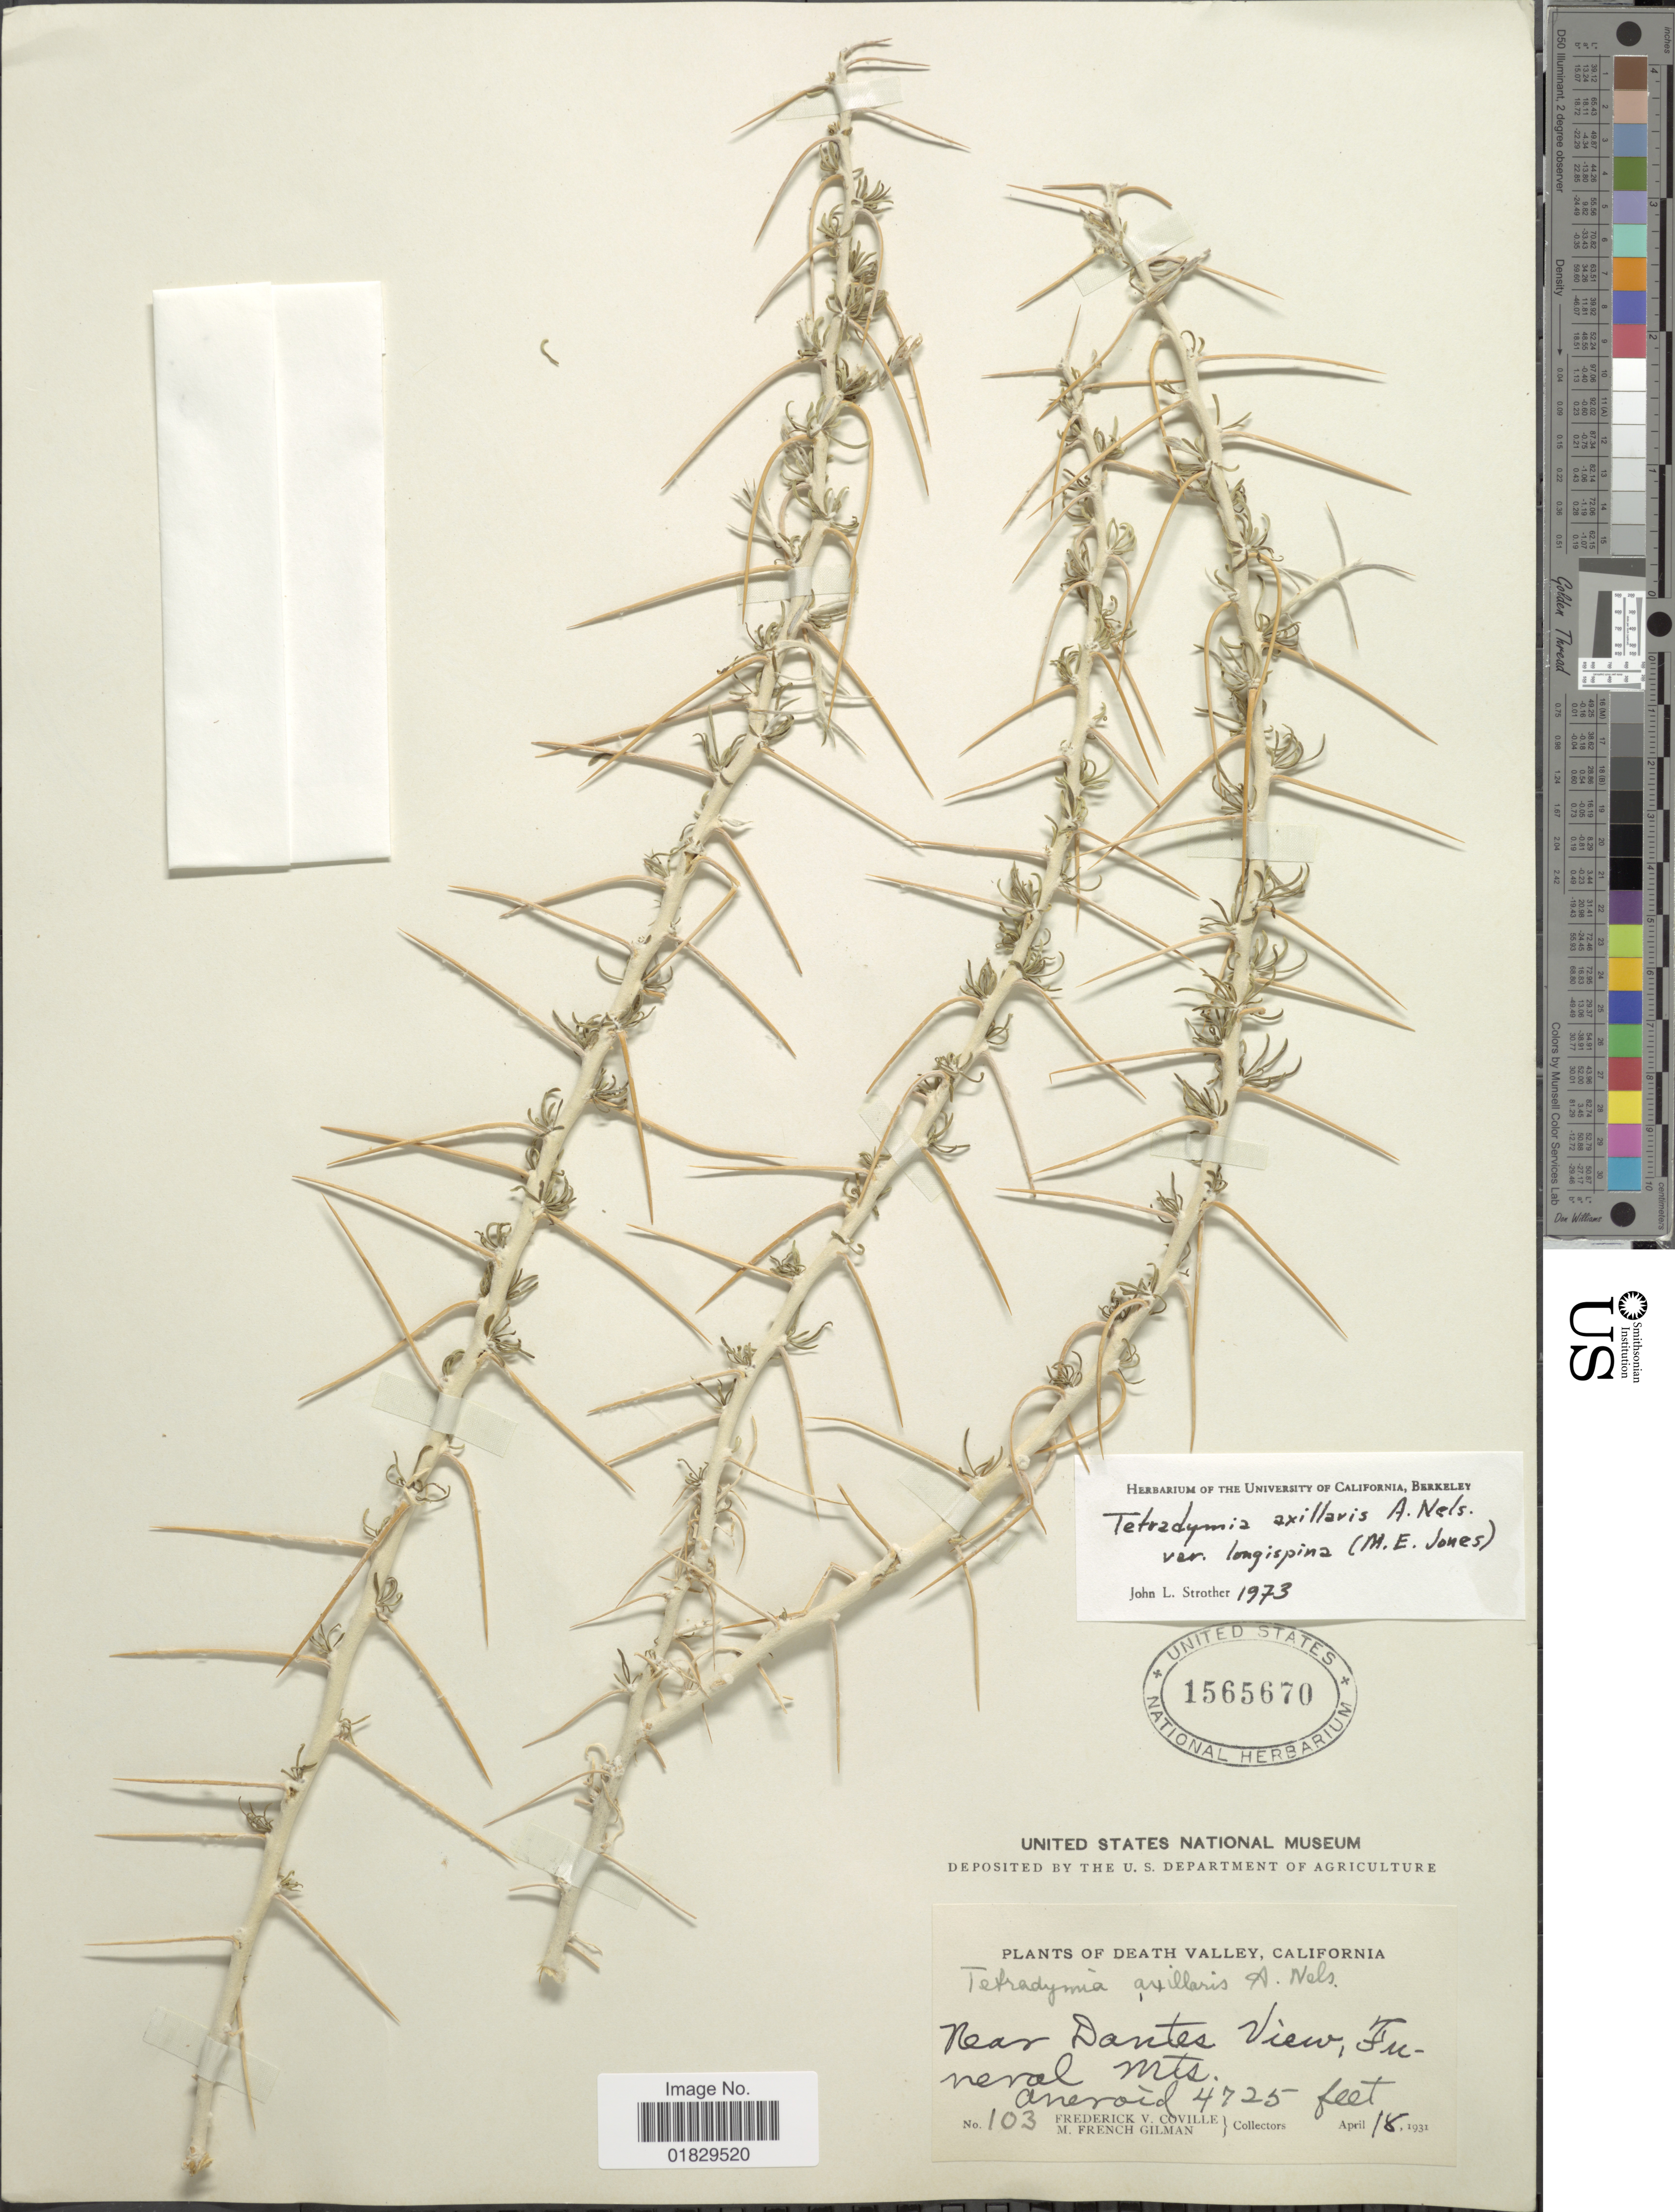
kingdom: Plantae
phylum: Tracheophyta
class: Magnoliopsida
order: Asterales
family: Asteraceae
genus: Tetradymia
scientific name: Tetradymia axillaris var. longispina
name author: (M.E. Jones) Strother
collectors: F. V. Coville & M. F. Gilman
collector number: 103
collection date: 1931-04-18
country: United States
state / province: California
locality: Death Valley, California. Near Dantes View, Funeral Mts. Aneroid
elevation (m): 1440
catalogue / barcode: US 1565670